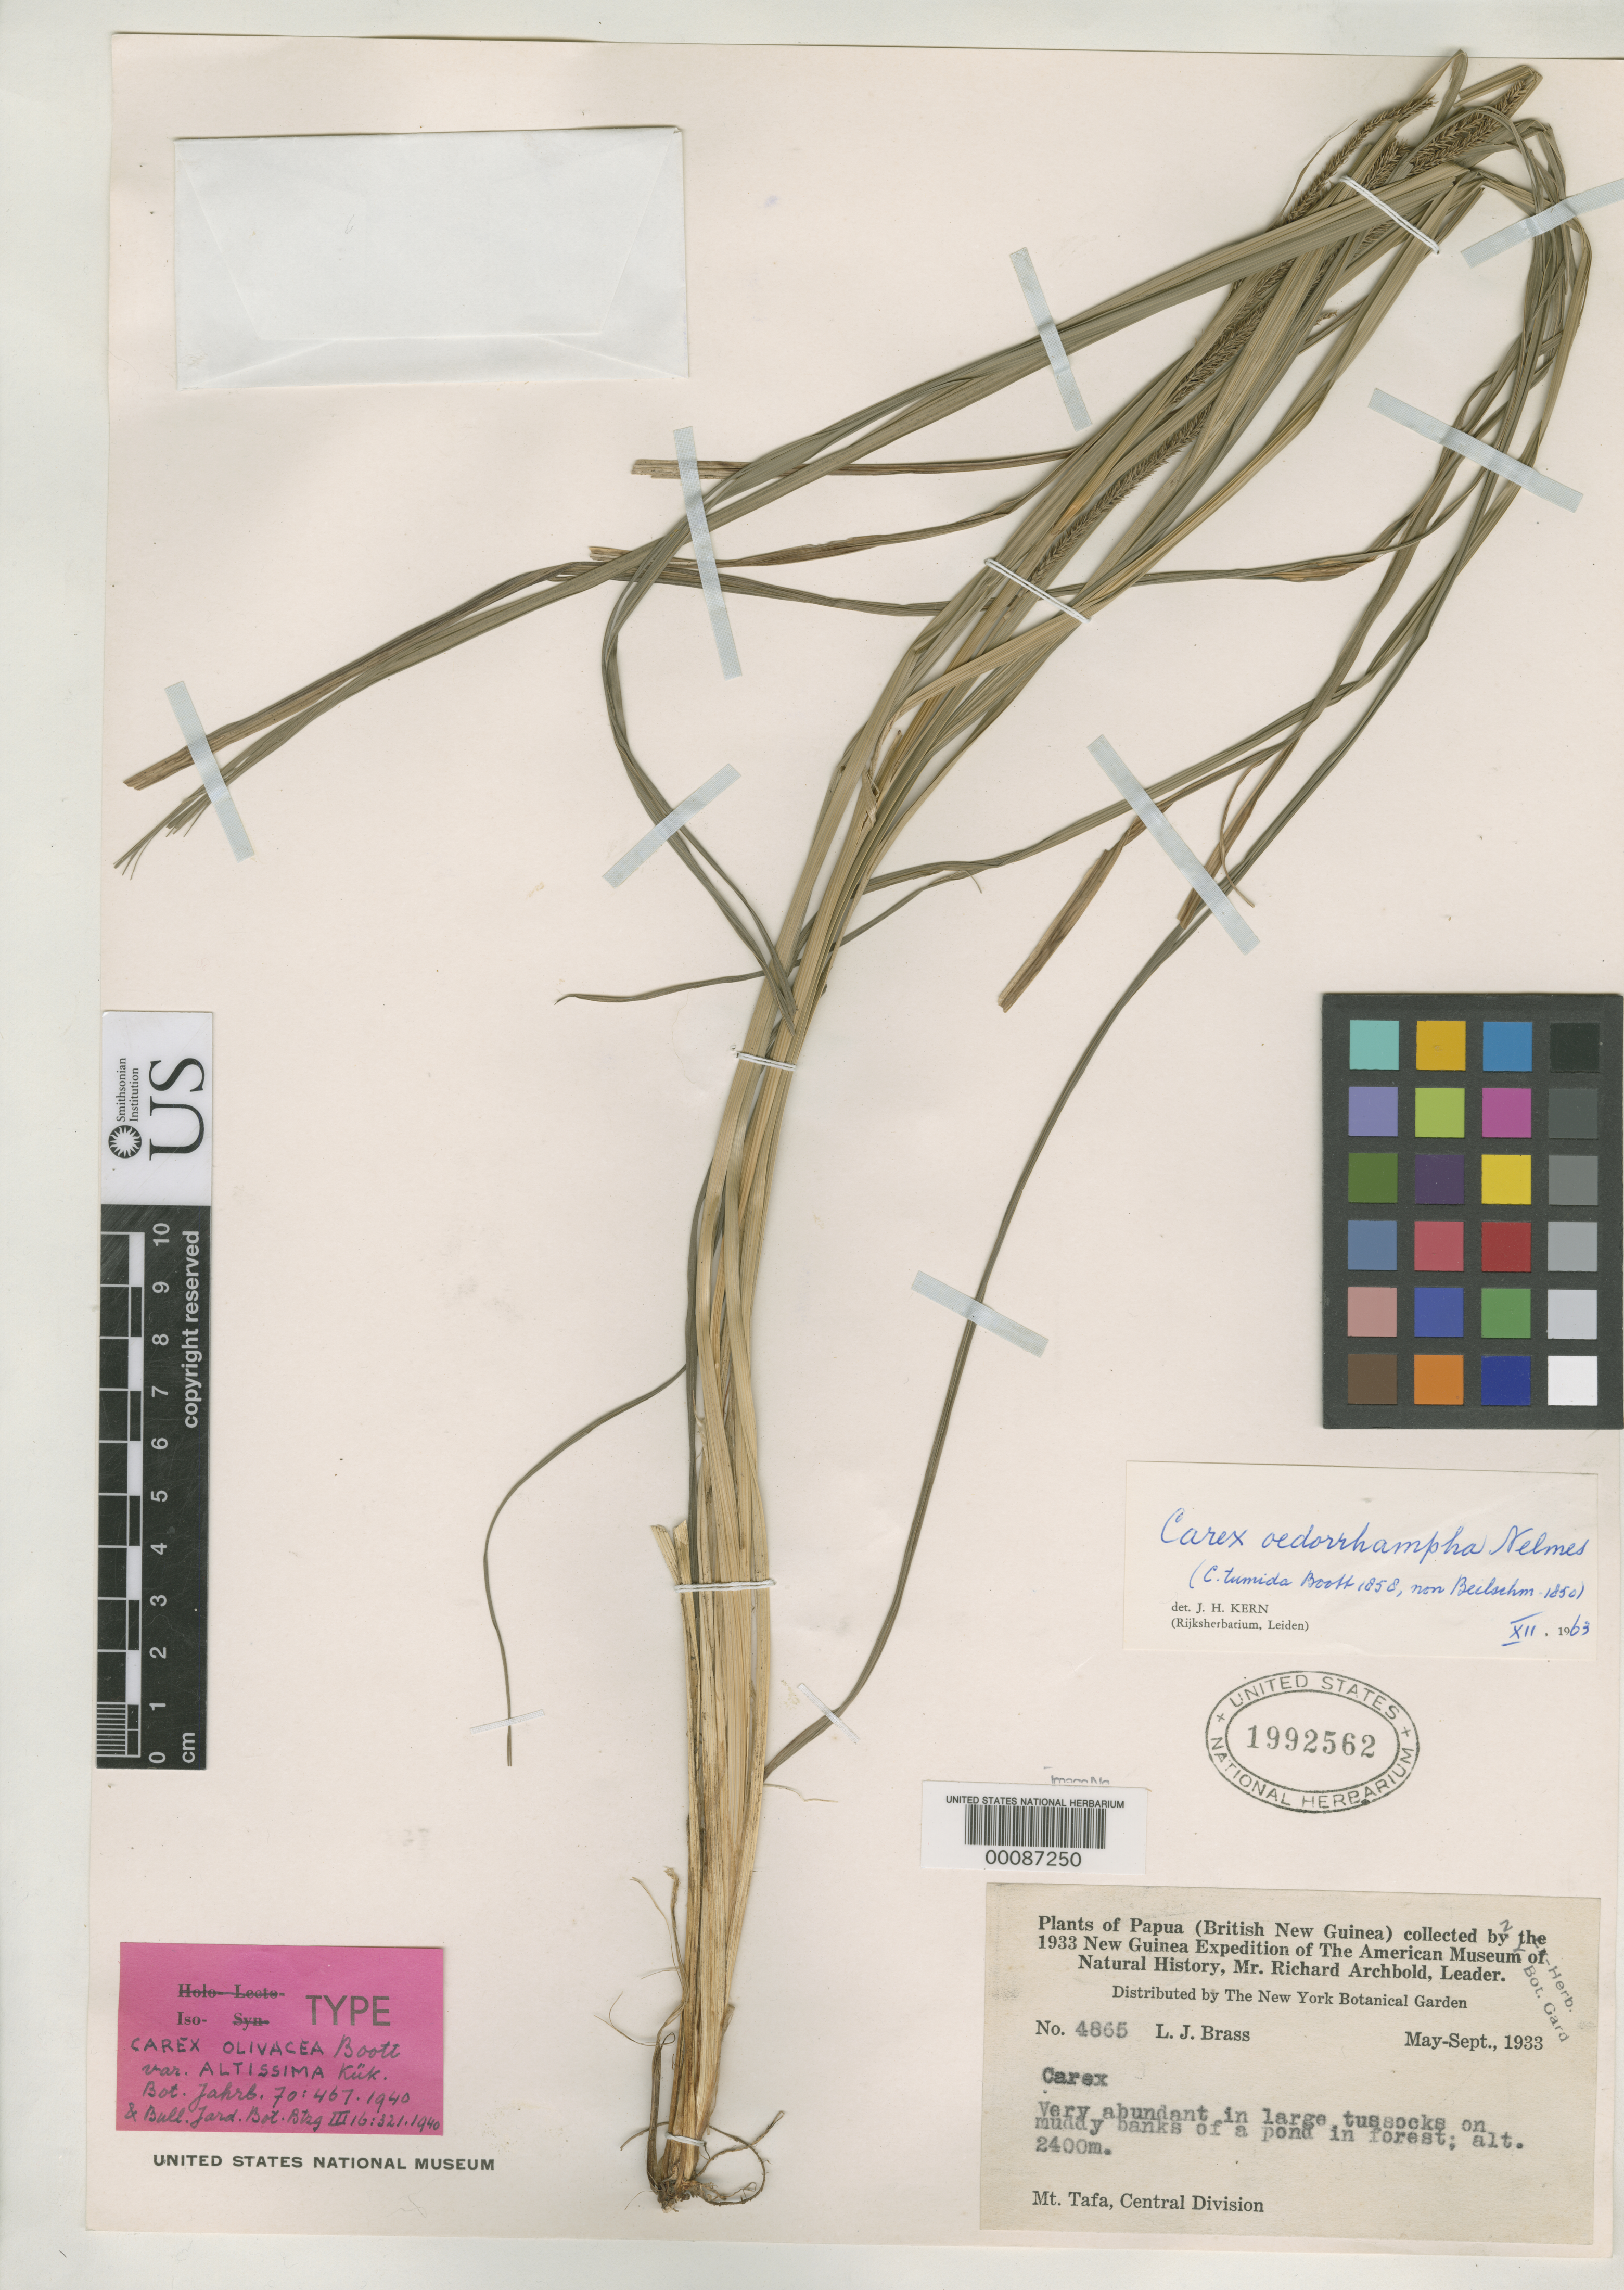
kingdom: Plantae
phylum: Tracheophyta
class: Liliopsida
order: Poales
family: Cyperaceae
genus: Carex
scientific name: Carex olivacea var. altissima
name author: Kük.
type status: Isotype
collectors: L. J. Brass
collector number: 4865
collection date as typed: May 1933 to -- Sep 1933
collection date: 1933-05/1933-09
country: Papua New Guinea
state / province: Central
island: New Guinea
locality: Mt. Tafa.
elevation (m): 2400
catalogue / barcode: US 1992562